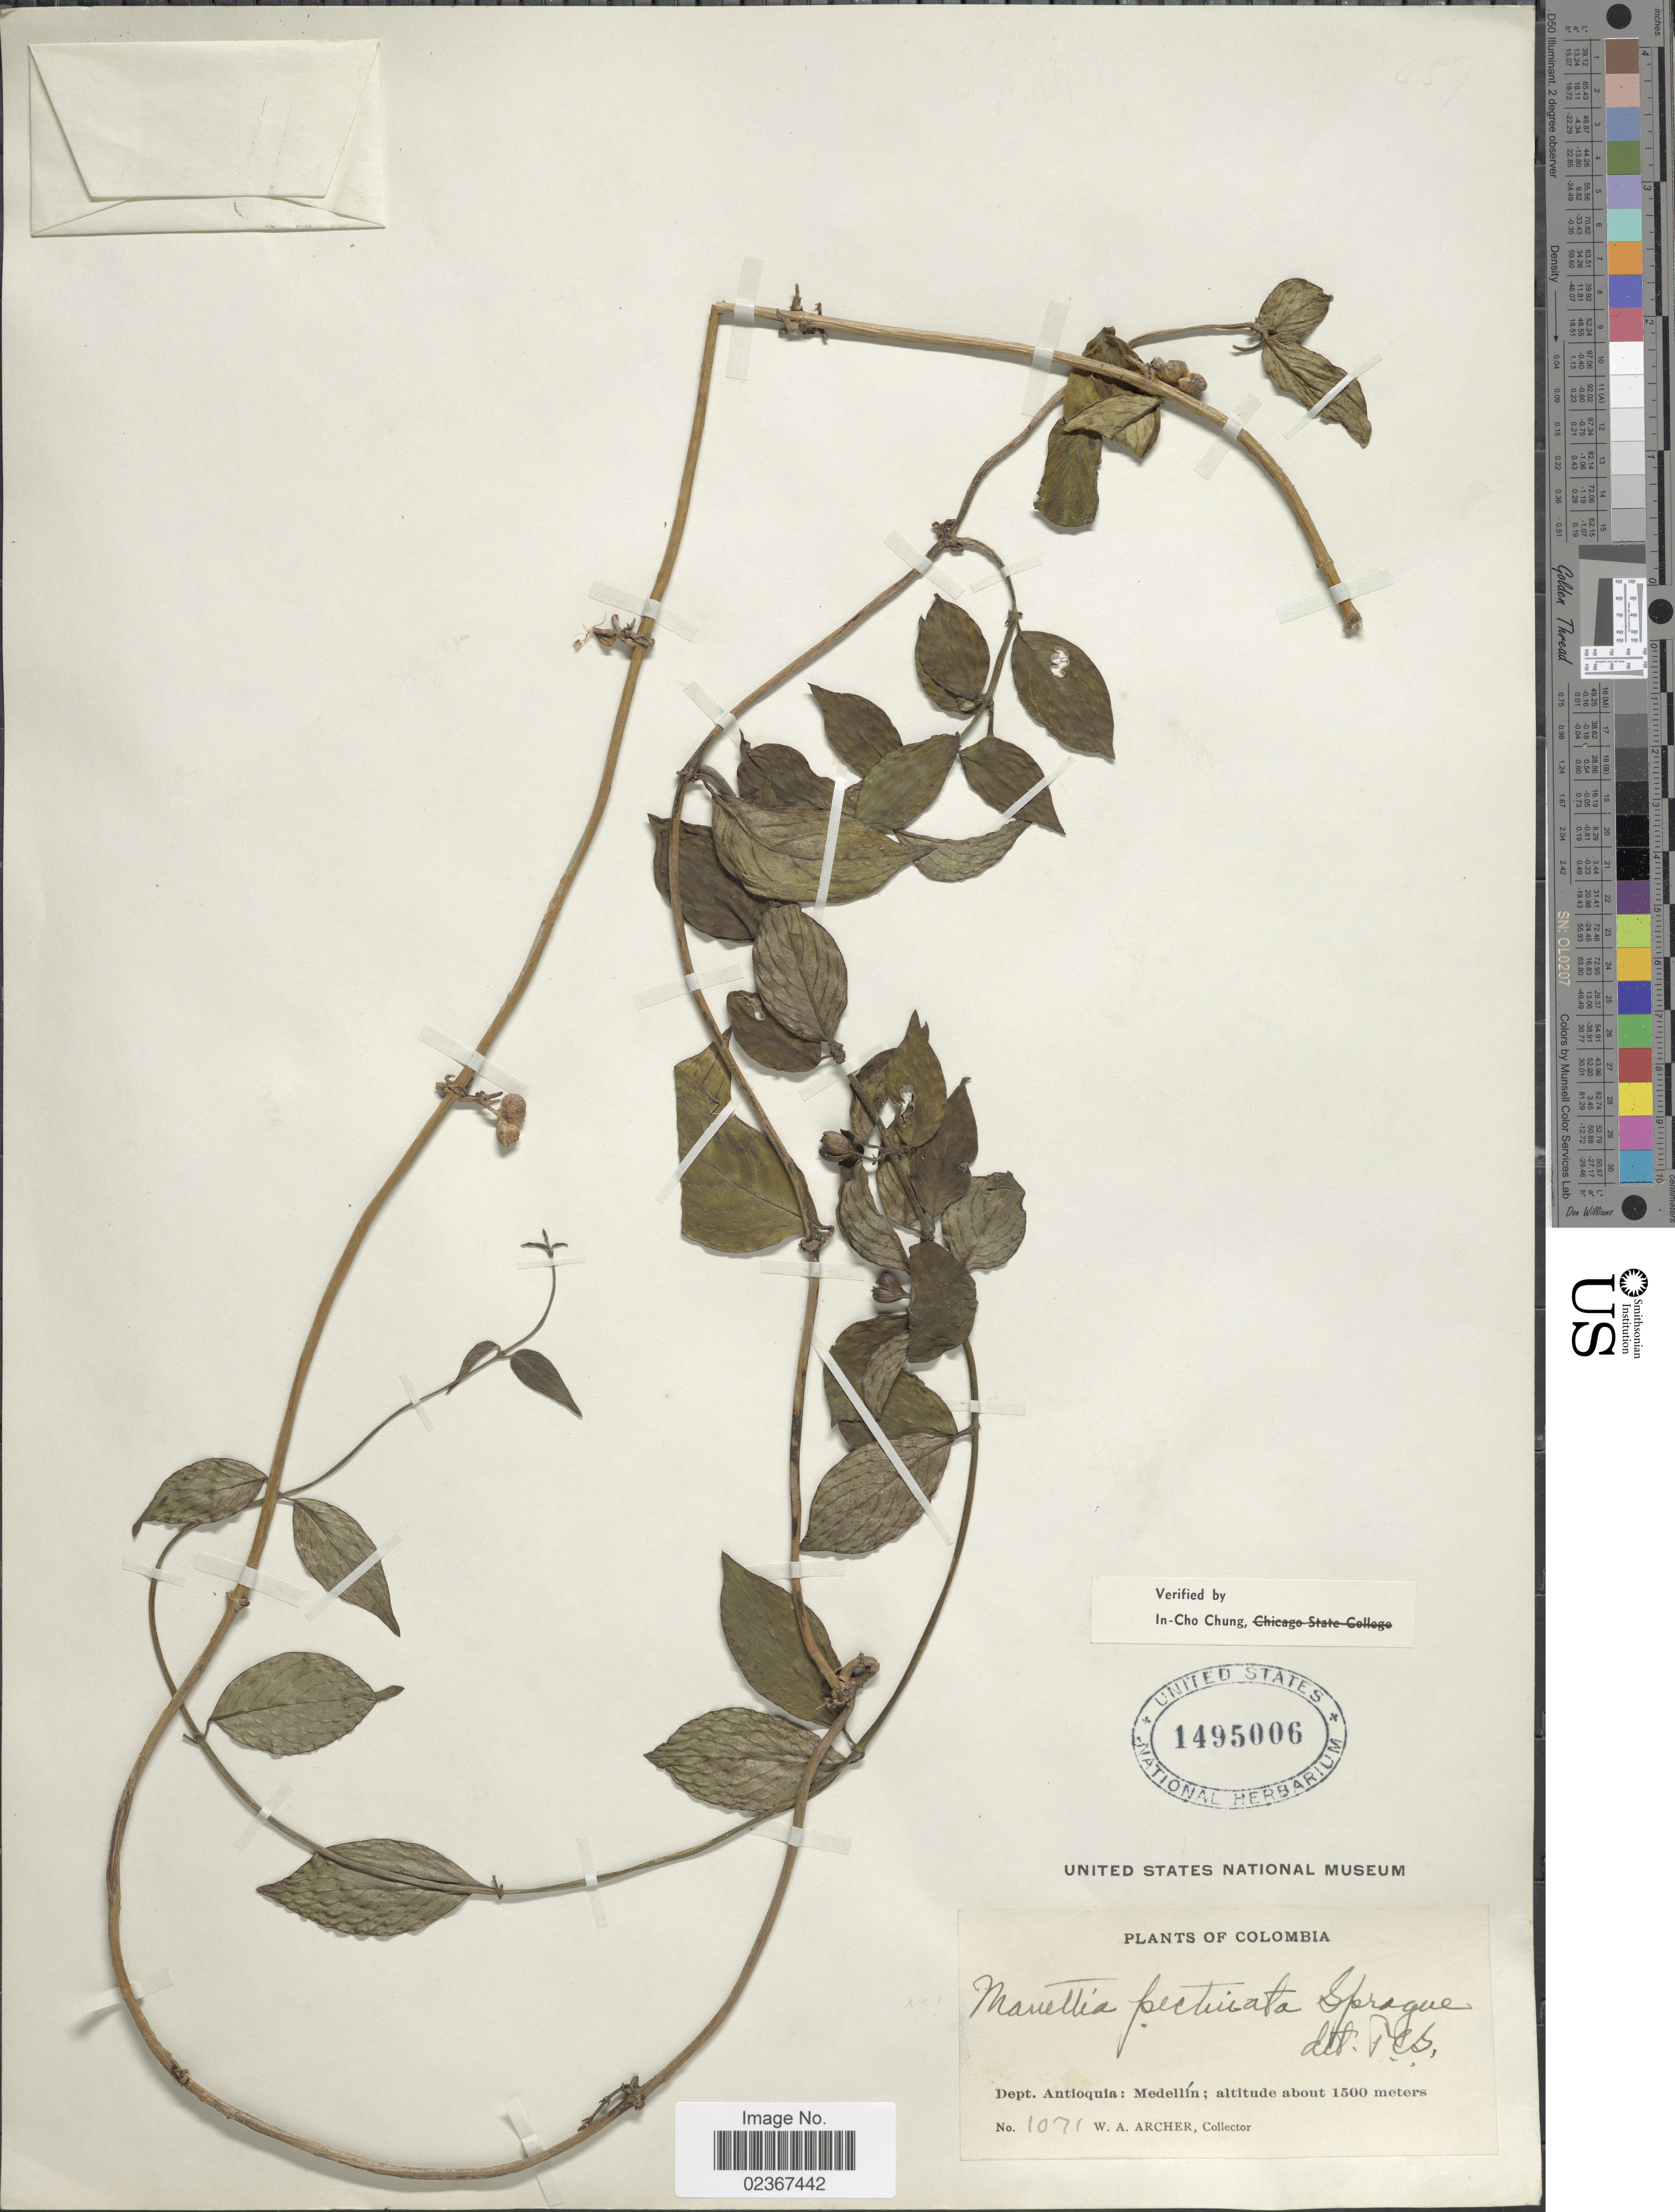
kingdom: Plantae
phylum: Tracheophyta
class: Magnoliopsida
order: Gentianales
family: Rubiaceae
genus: Manettia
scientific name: Manettia pectinata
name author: Sprague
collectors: W. A. Archer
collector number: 1071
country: Colombia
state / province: Antioquia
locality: Medellin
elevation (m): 1500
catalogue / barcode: US 1495006